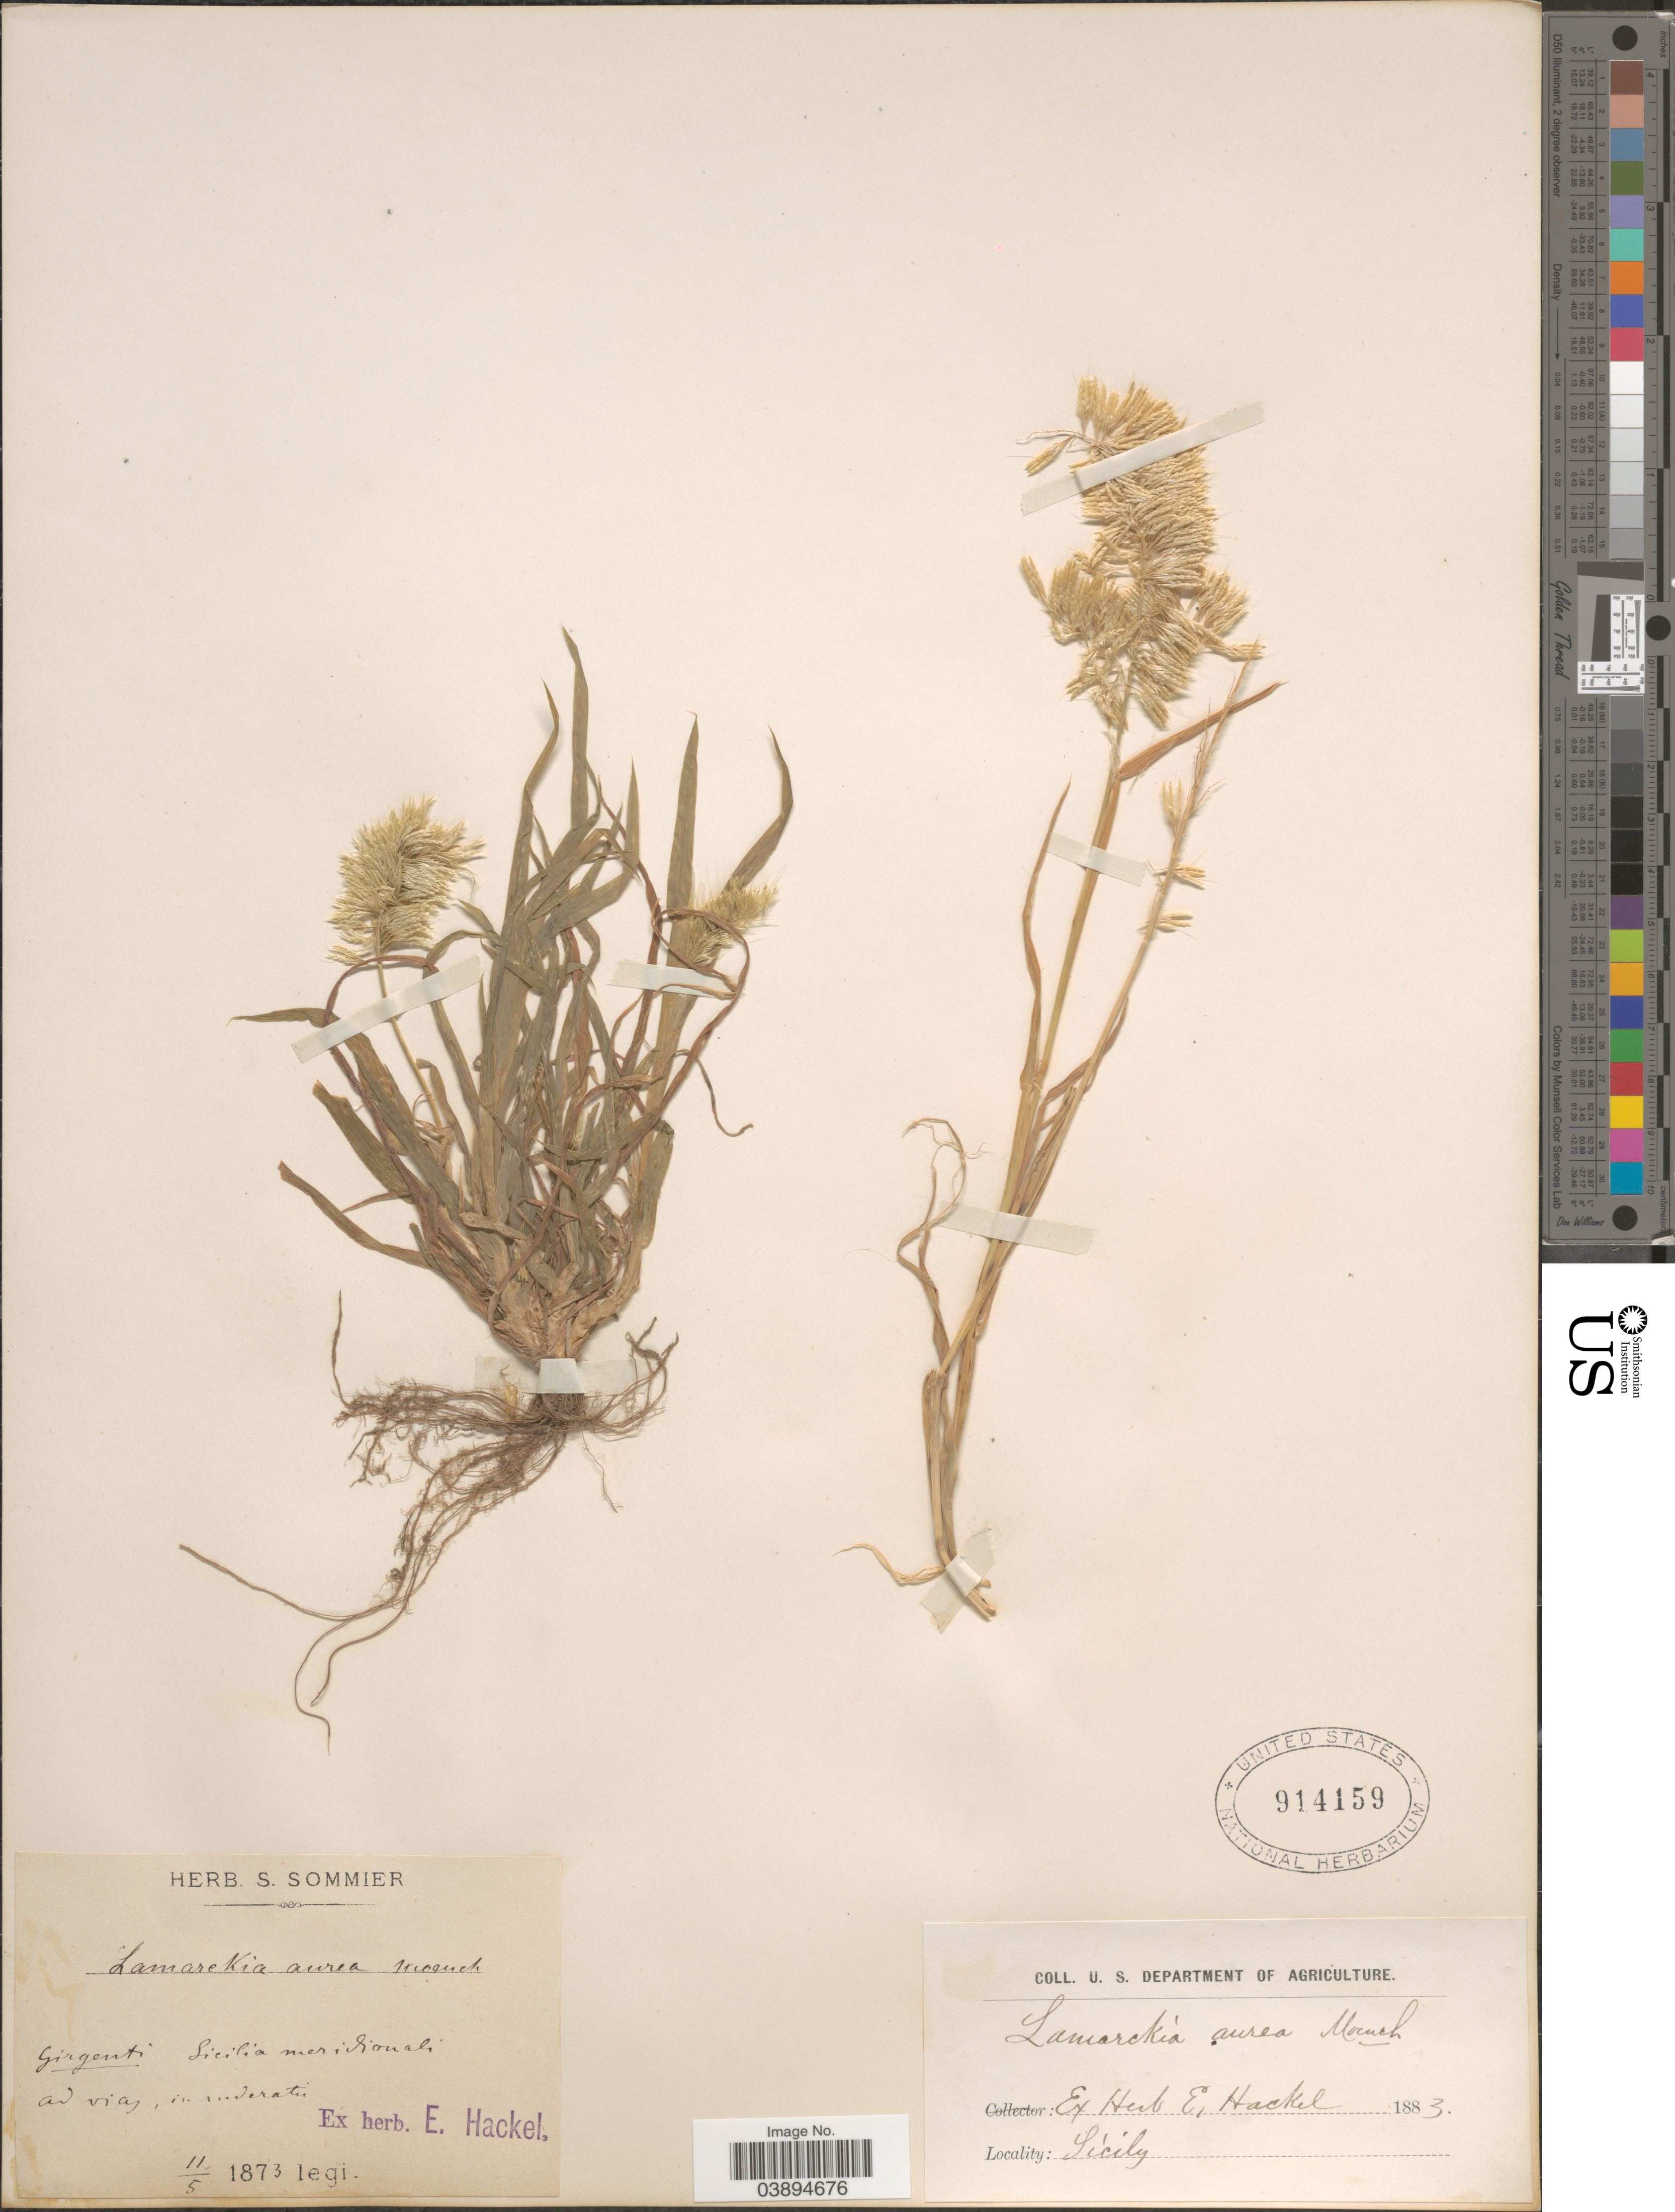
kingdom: Plantae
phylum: Tracheophyta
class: Liliopsida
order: Poales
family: Poaceae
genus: Lamarckia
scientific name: Lamarckia aurea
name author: (L.) Moench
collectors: Ex herb. S. Sommier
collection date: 1873-05-11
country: Italy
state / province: Siciliana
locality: Sicily. Girgenti. Sicilia meridionali ad vias, in ruderatin. [interpreted]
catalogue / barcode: US 914159